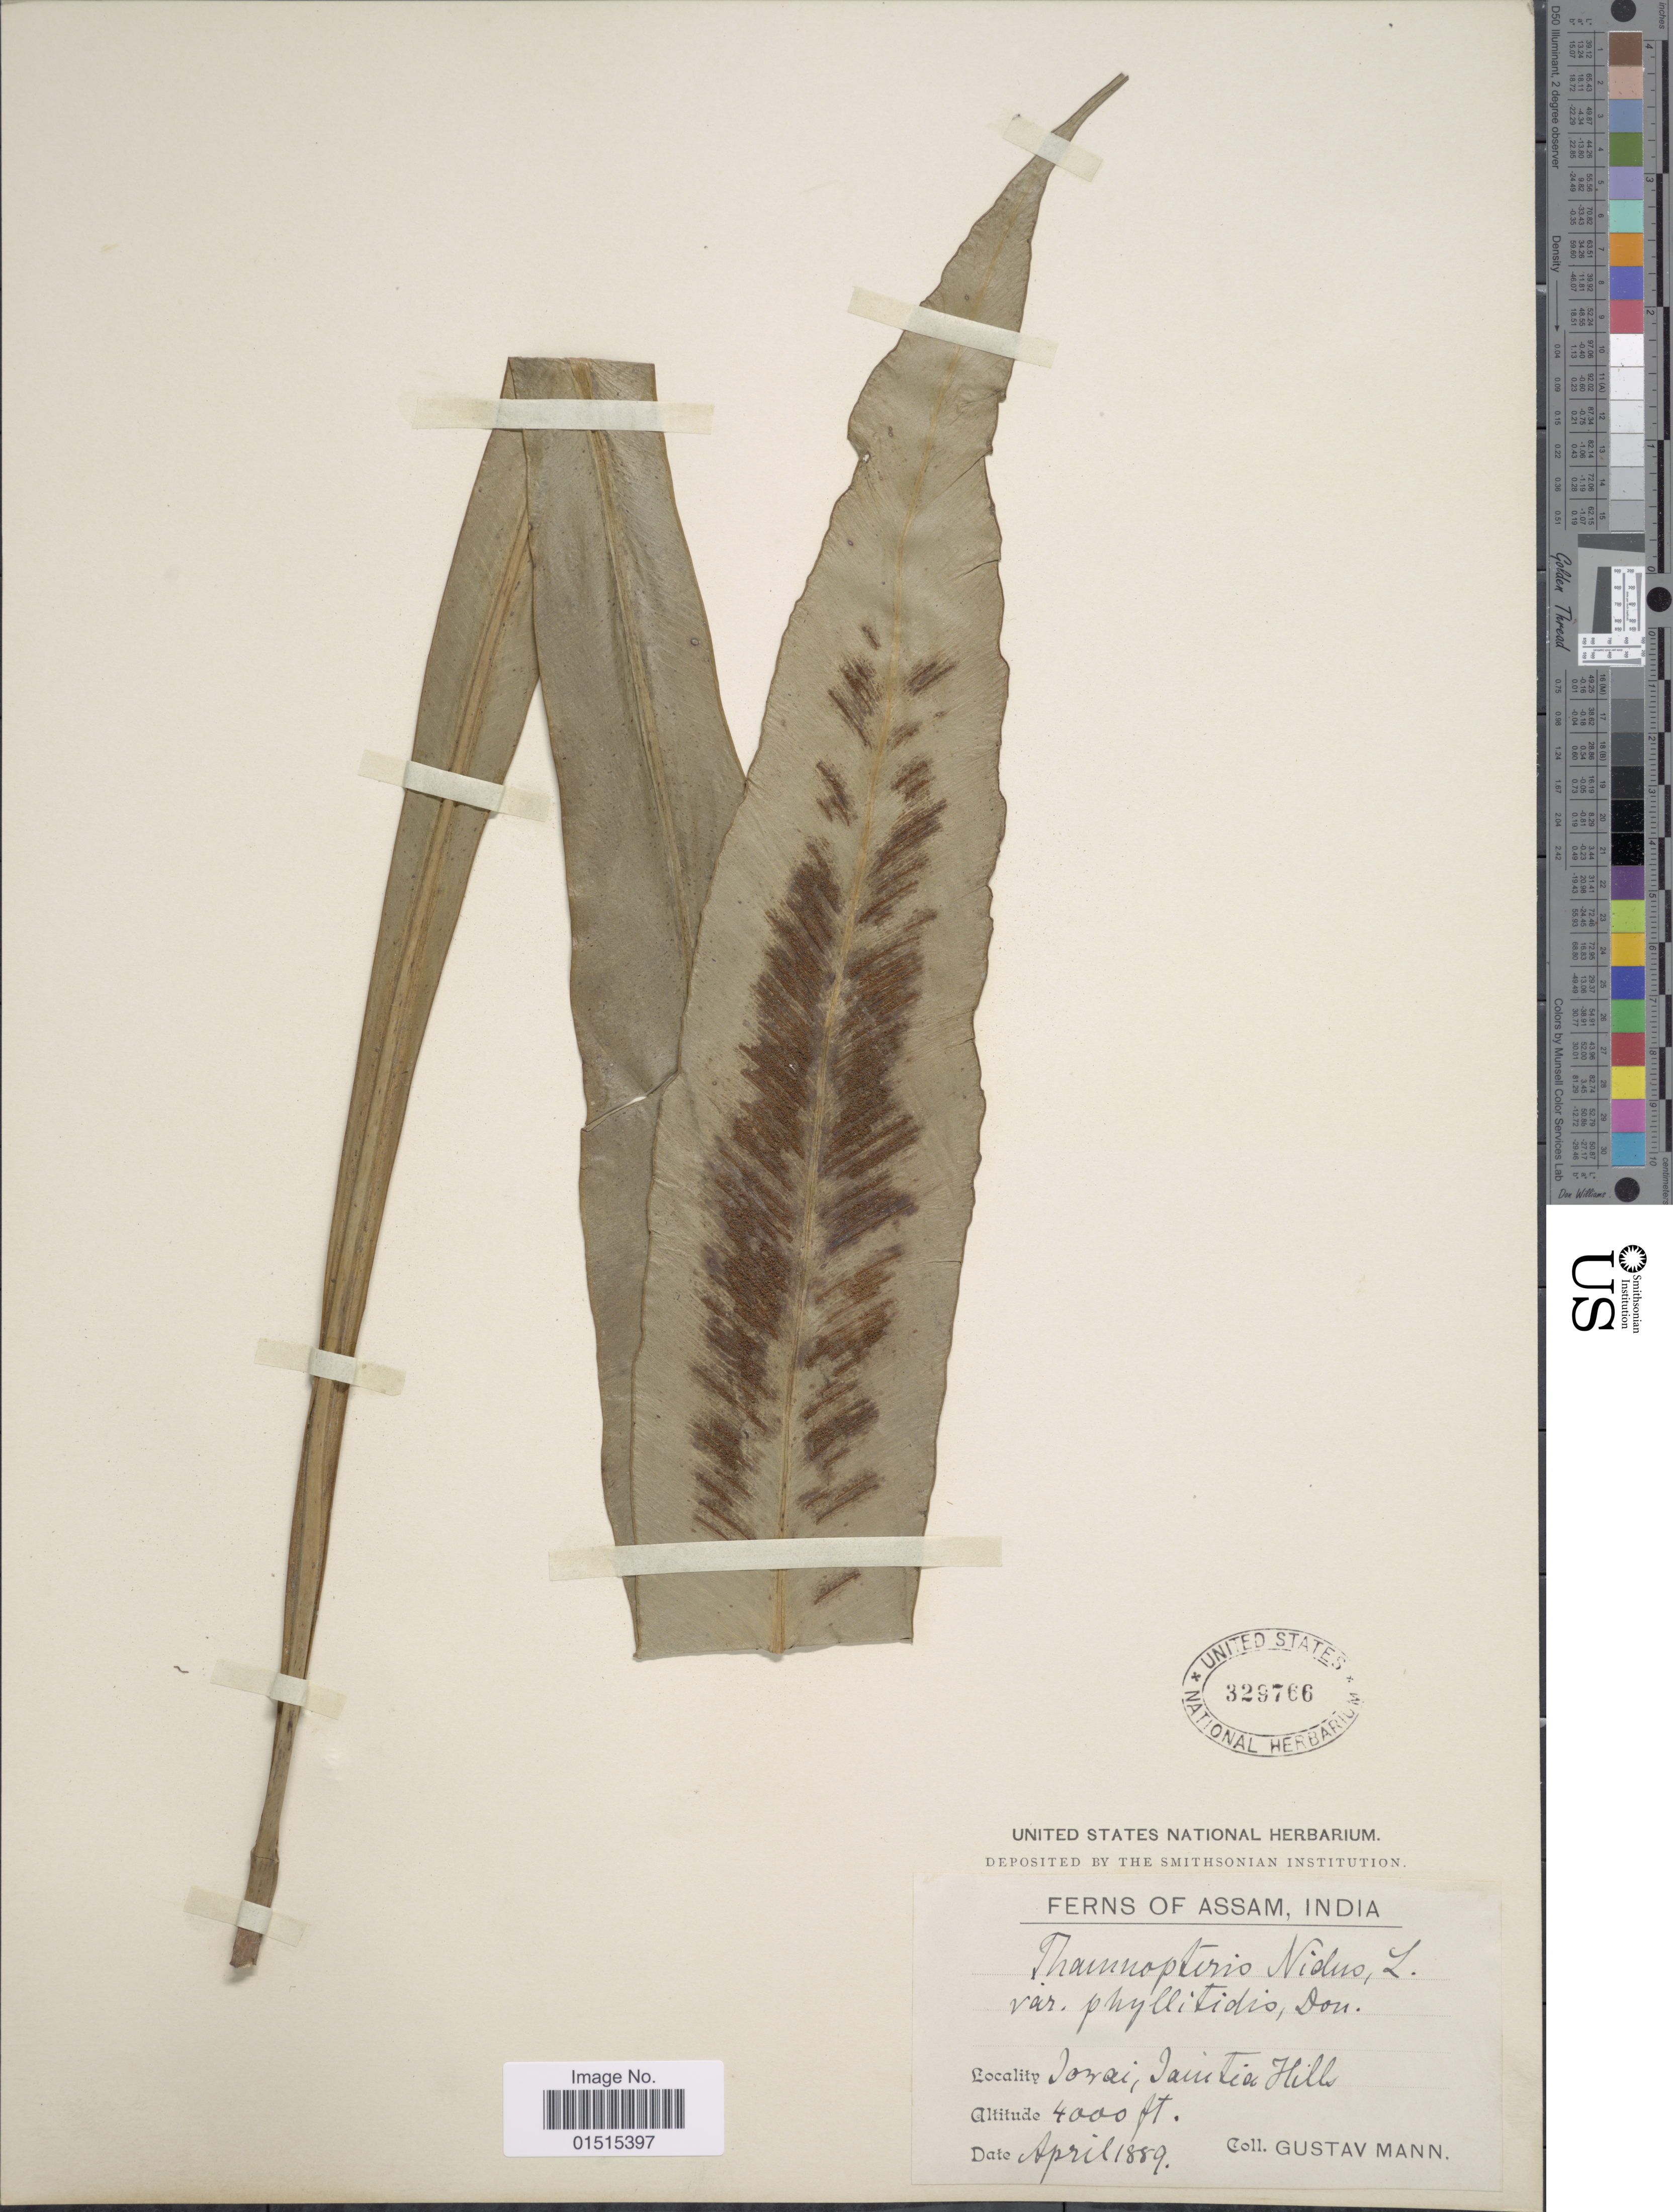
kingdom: Plantae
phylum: Tracheophyta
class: Polypodiopsida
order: Polypodiales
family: Aspleniaceae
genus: Asplenium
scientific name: Asplenium phyllitidis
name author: D. Don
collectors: G. Mann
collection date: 1889-08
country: India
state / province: Assam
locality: Jowai, Jaintia Hills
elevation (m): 1219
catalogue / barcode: US 329766